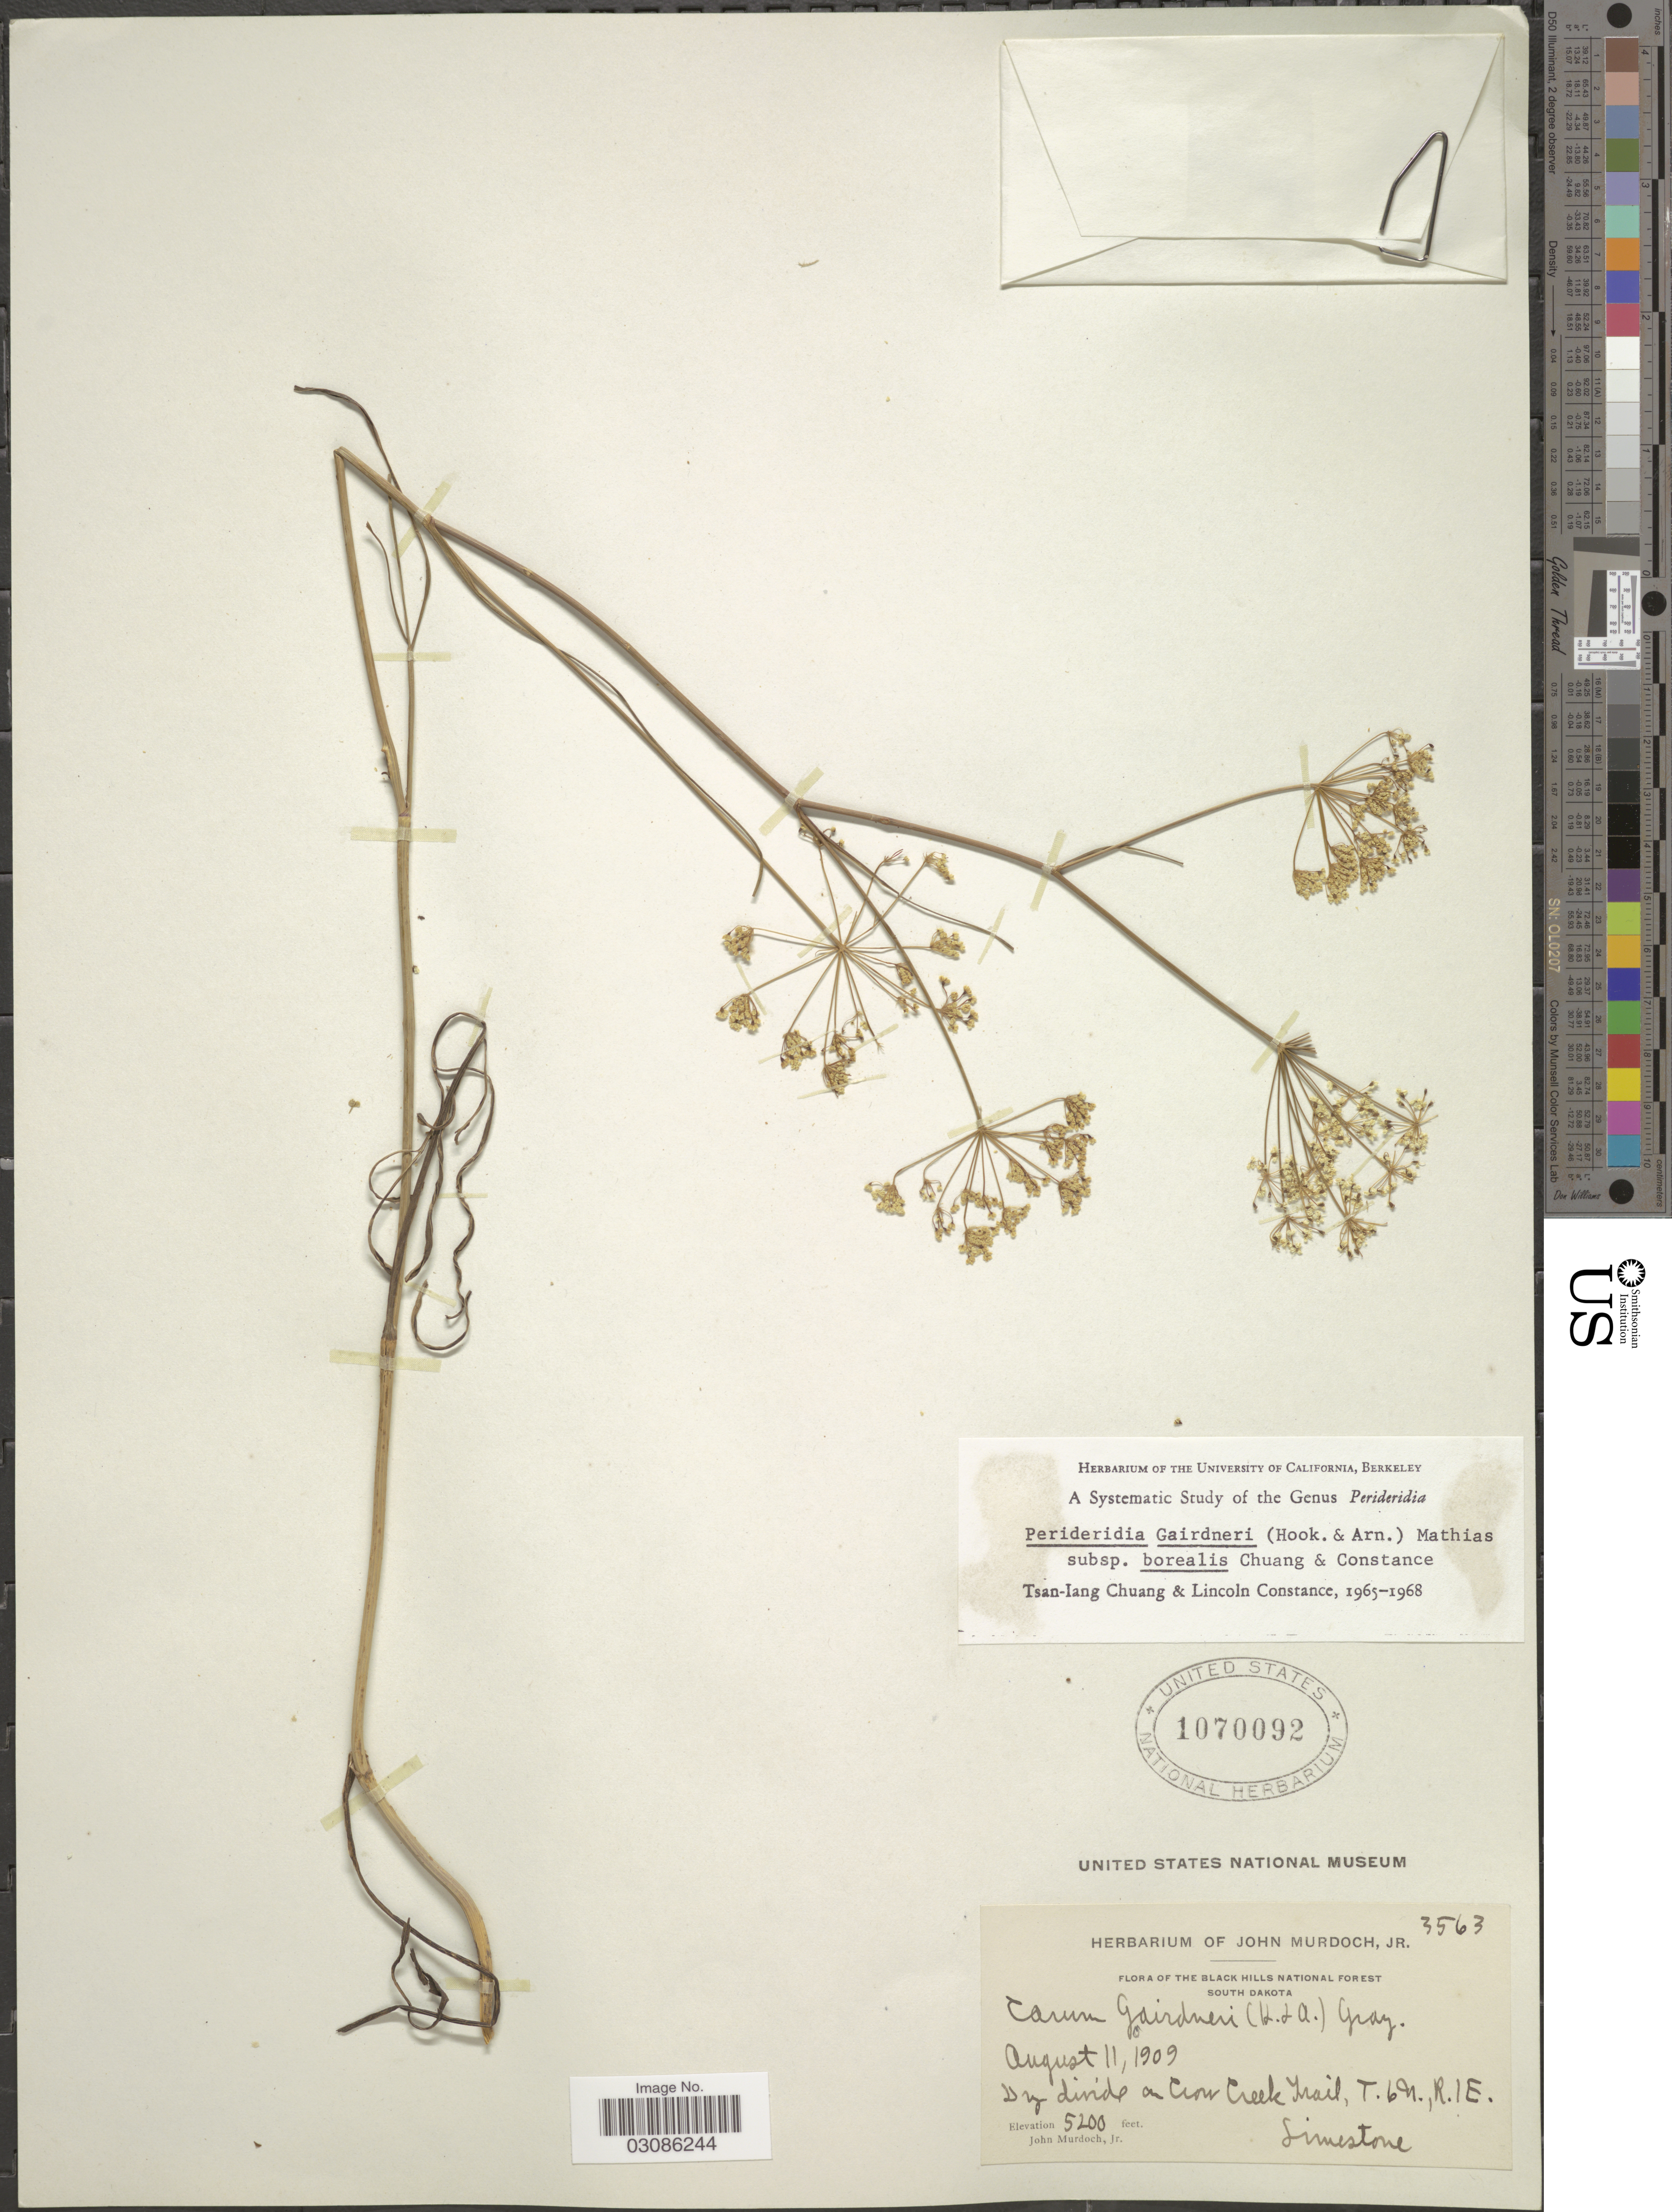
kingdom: Plantae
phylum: Tracheophyta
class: Magnoliopsida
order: Apiales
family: Apiaceae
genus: Perideridia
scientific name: Perideridia gairdneri subsp. borealis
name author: T.I. Chuang & Constance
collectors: J. Murdoch Jr.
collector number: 3563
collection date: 1909-08-11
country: United States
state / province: South Dakota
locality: The Black Hills National Forest, Dry divide on Crow Creek Trail, T. 6 N., R.1E.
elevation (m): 1585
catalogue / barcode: US 1070092